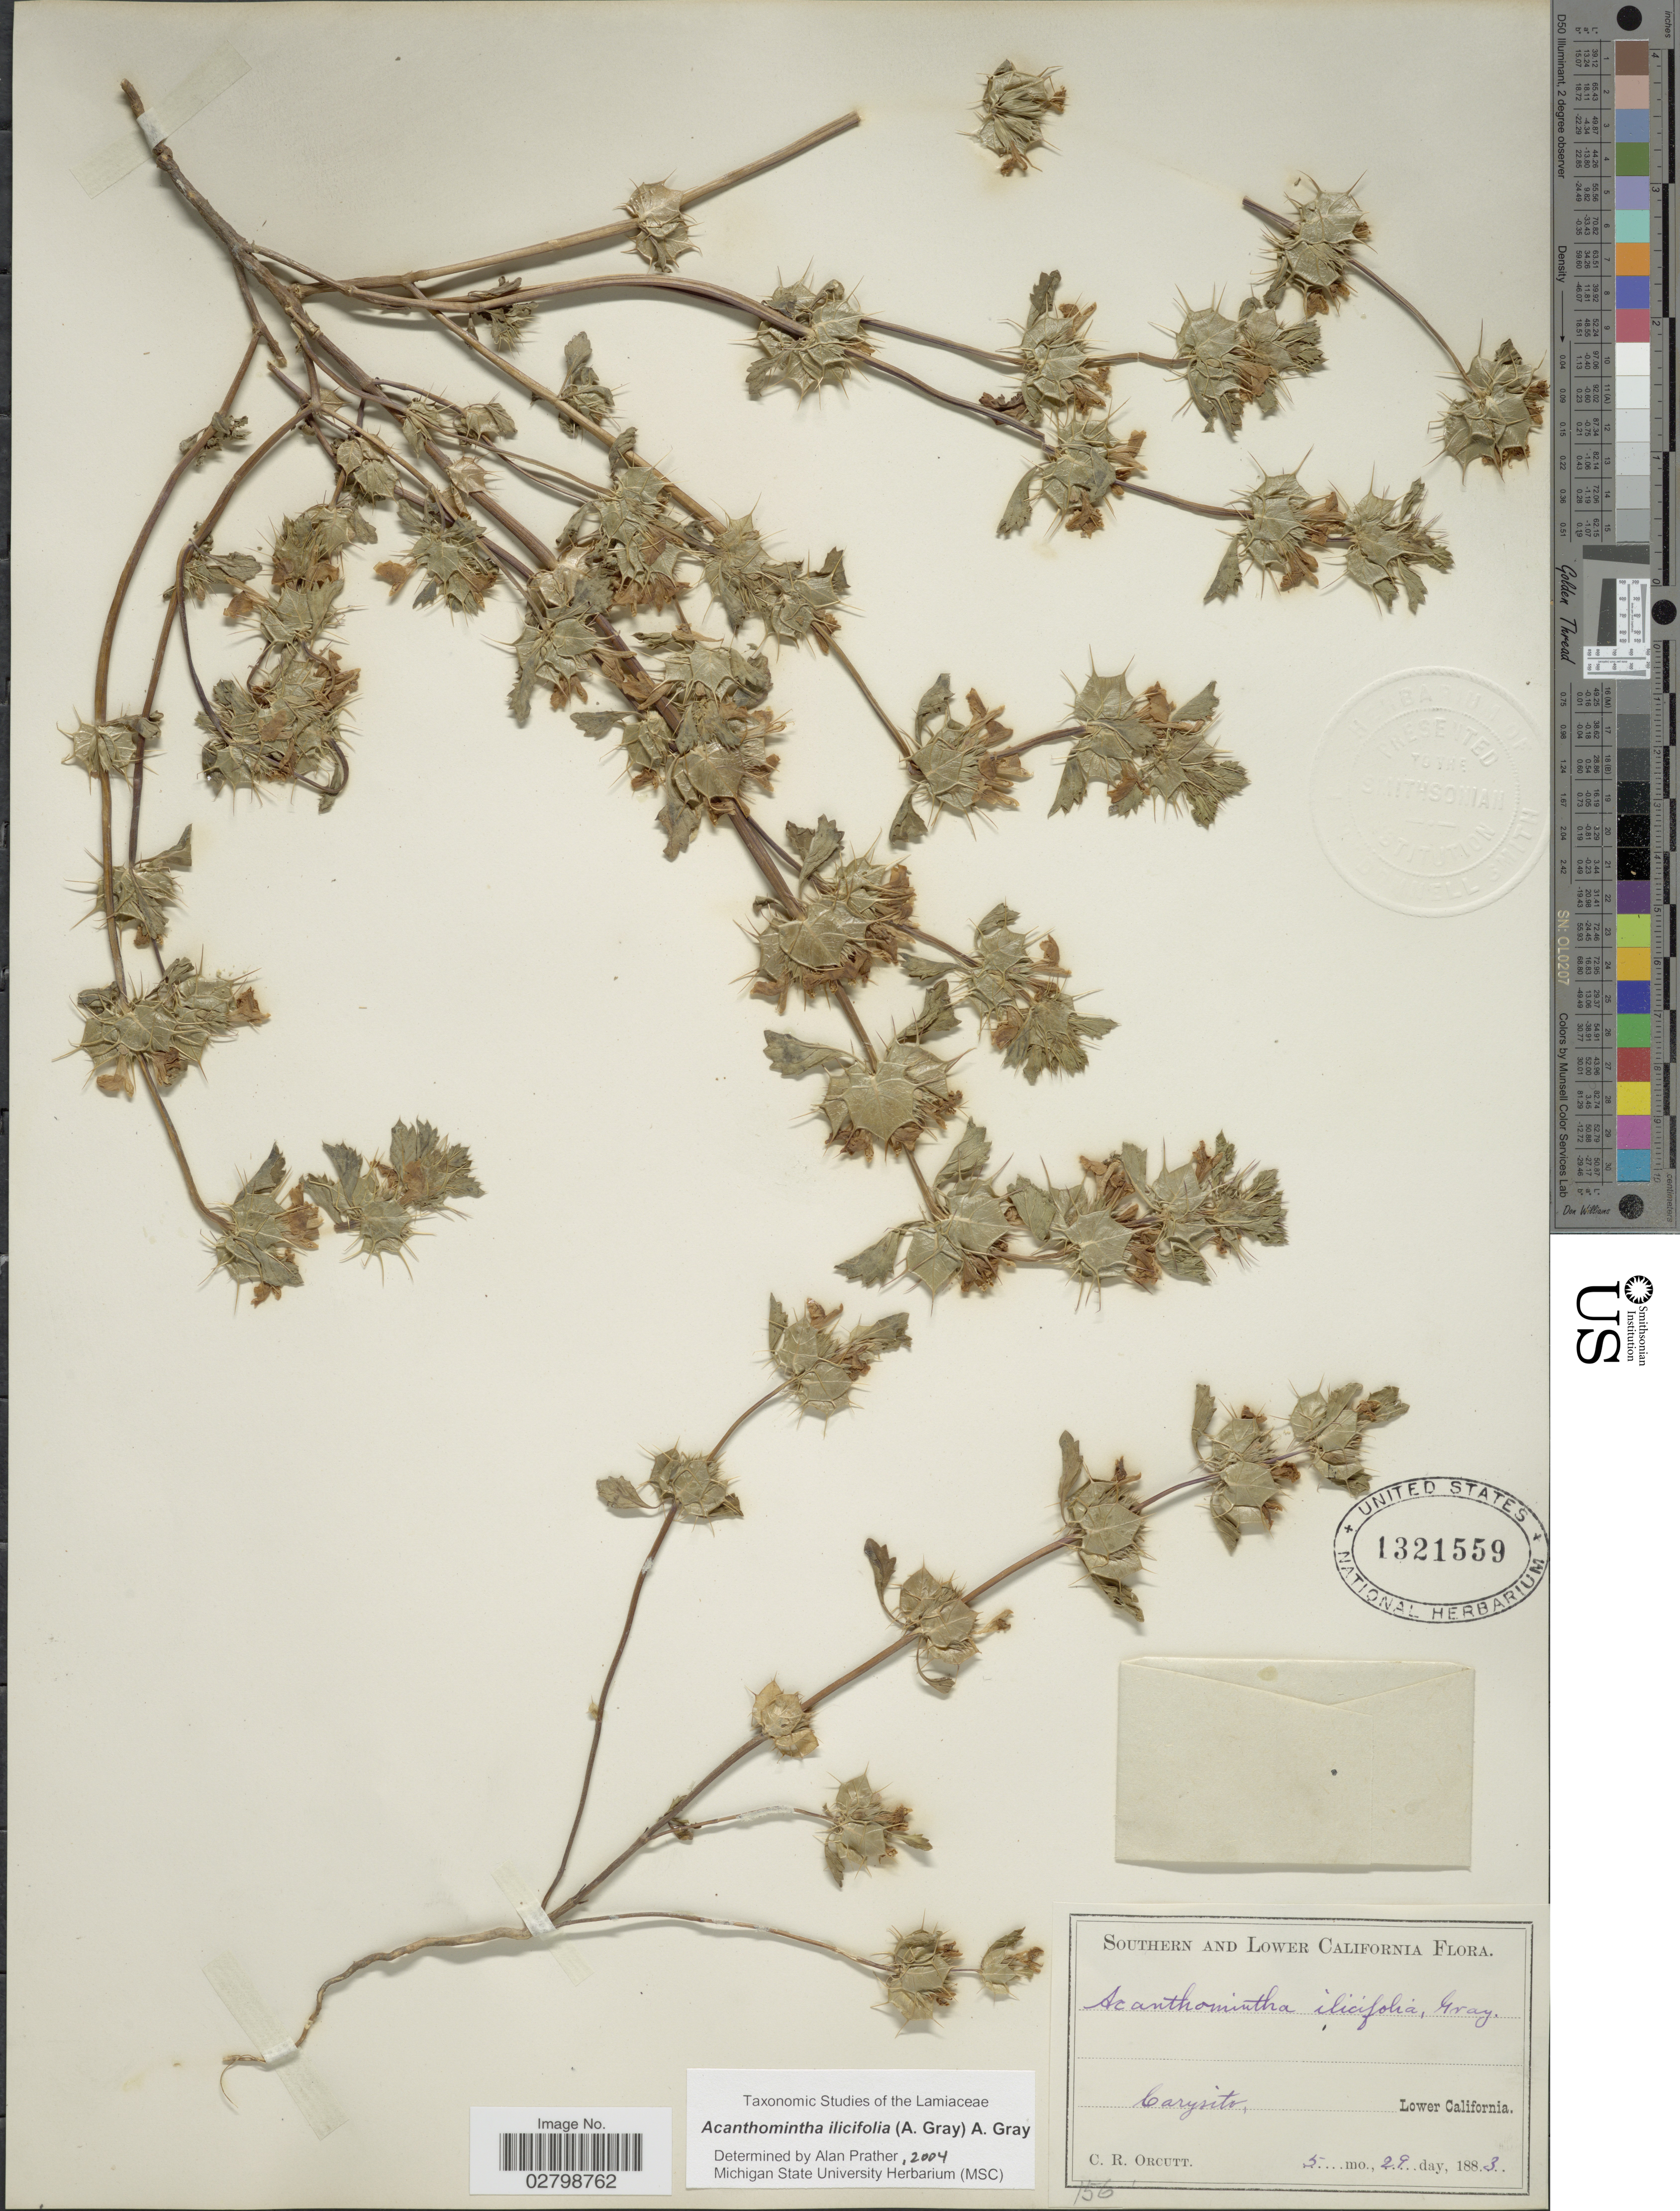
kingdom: Plantae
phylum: Tracheophyta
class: Magnoliopsida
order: Lamiales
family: Lamiaceae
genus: Acanthomintha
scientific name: Acanthomintha ilicifolia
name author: A. Gray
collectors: C. R. Orcutt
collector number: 156?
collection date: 1883-05-29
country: Mexico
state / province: Baja California Norte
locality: Carysito, Lower California.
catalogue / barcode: US 1321559